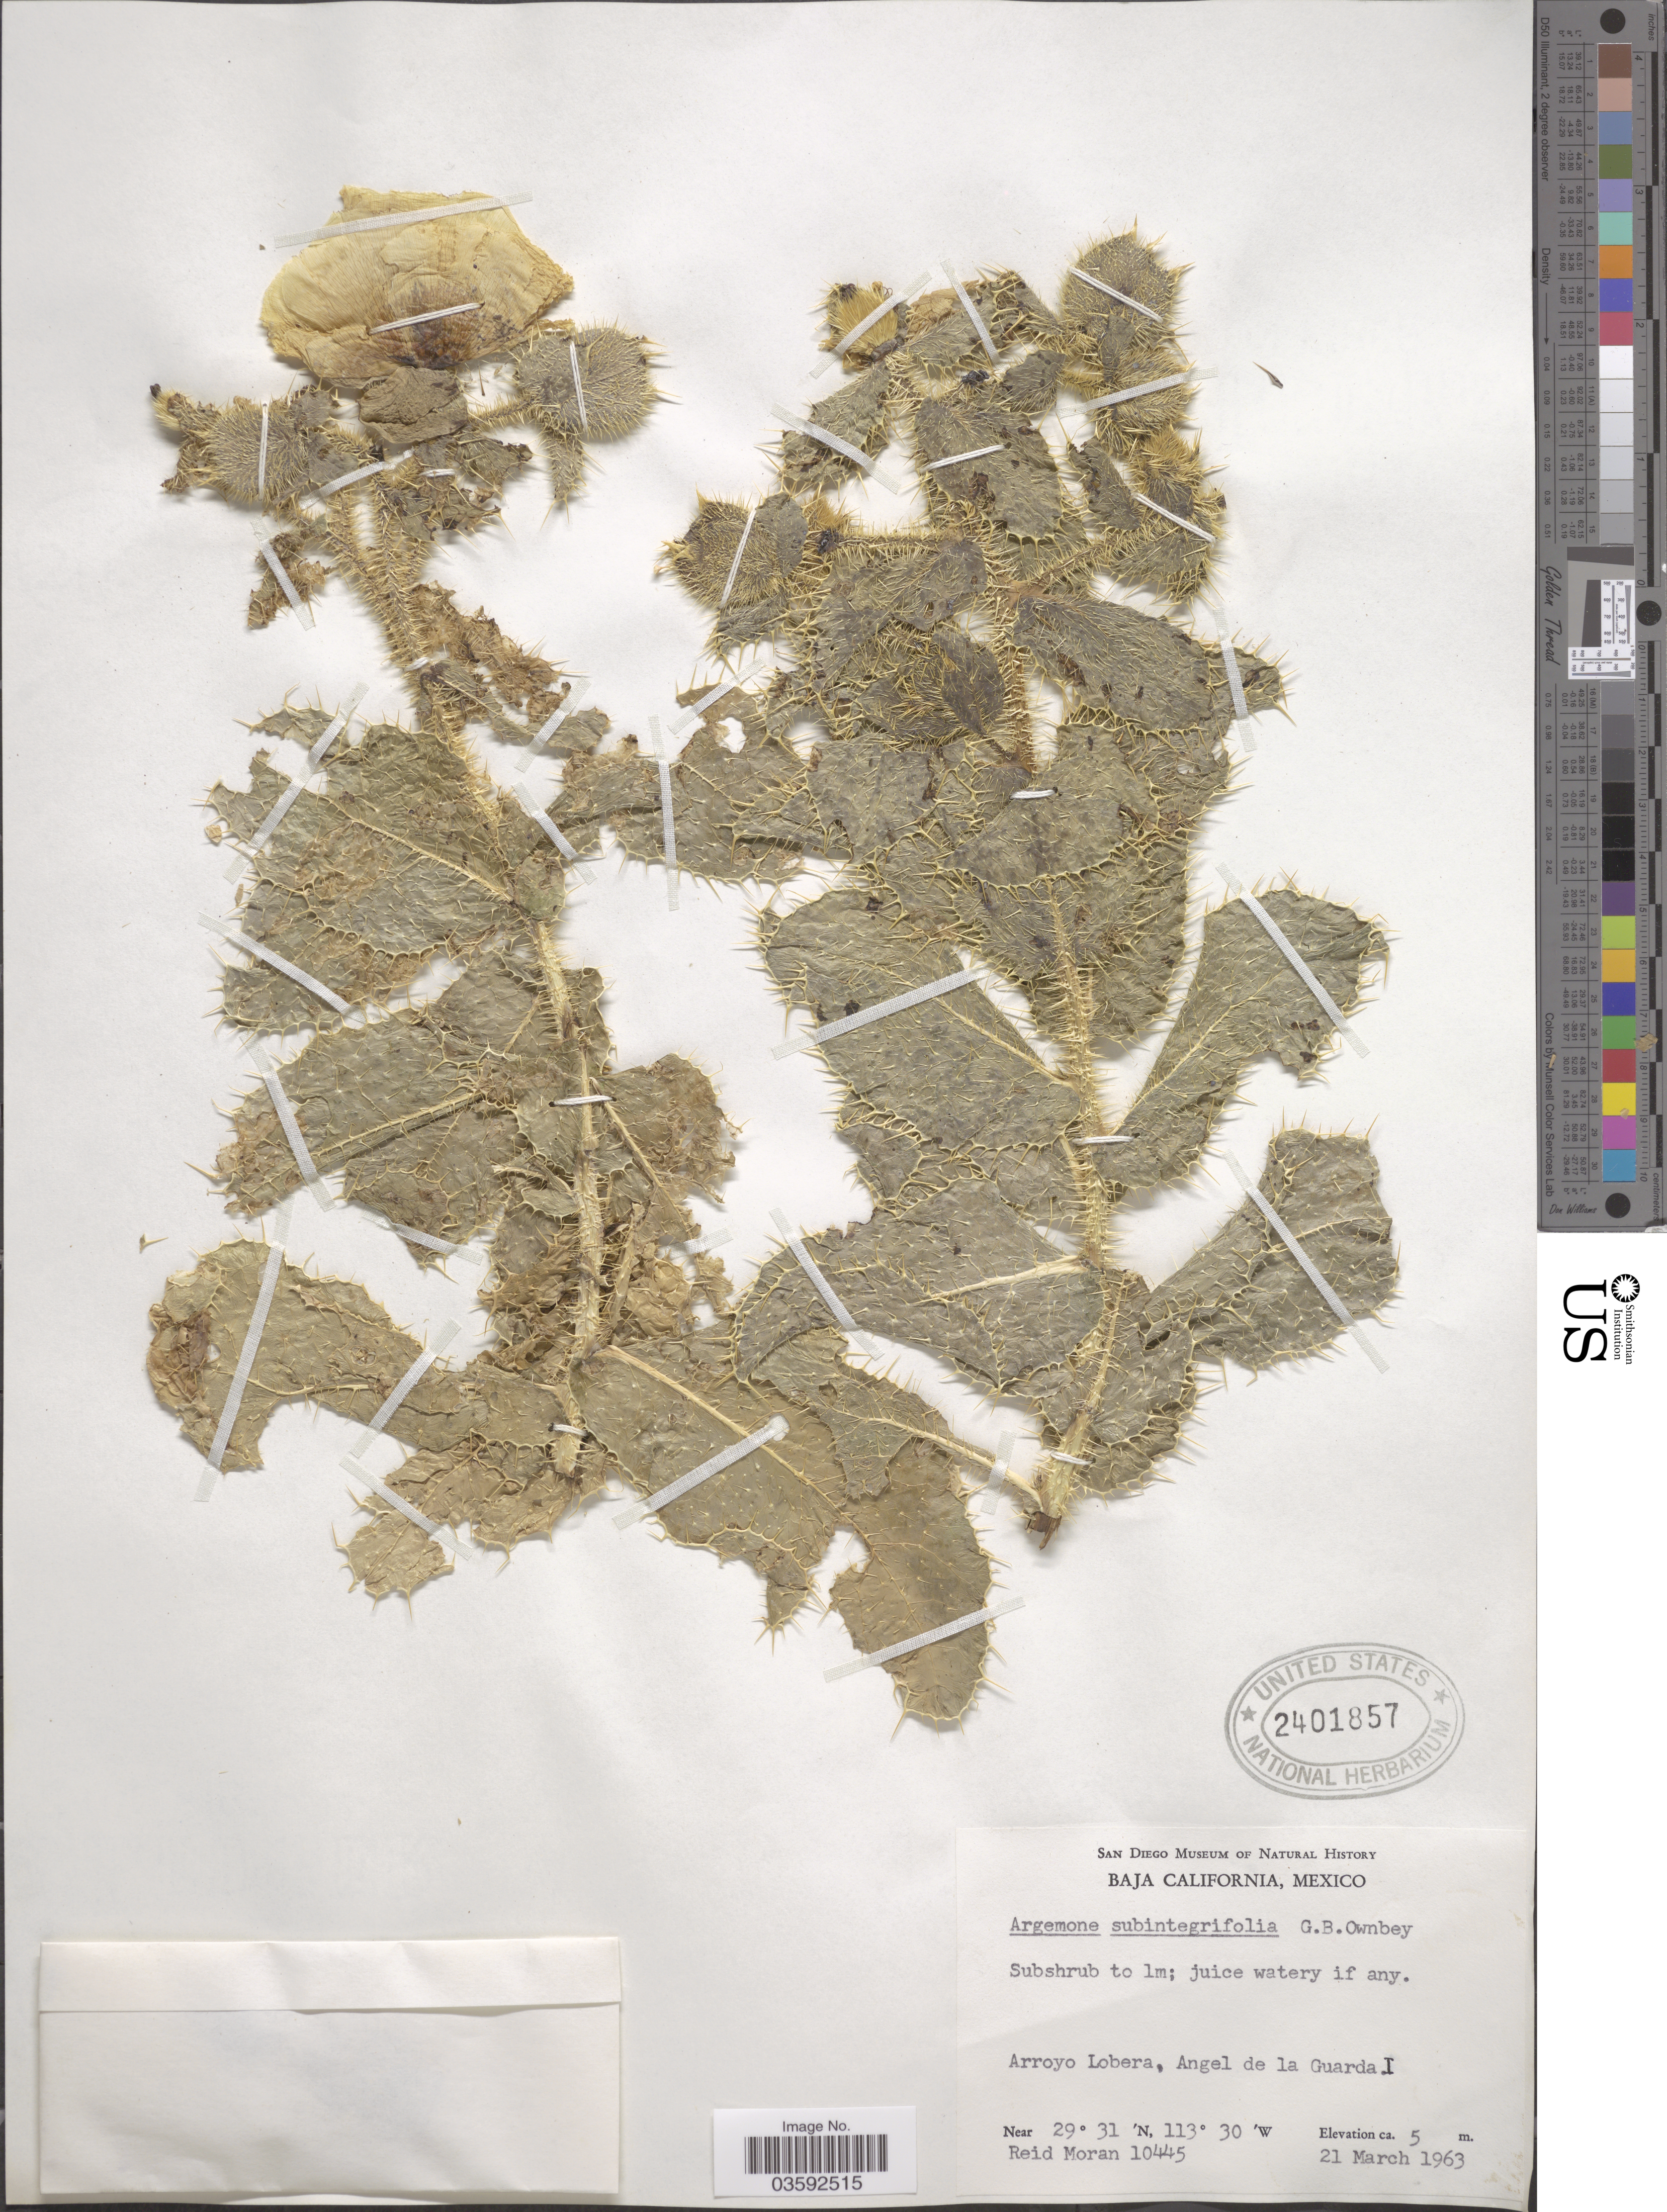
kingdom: Plantae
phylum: Tracheophyta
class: Magnoliopsida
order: Ranunculales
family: Papaveraceae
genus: Argemone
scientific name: Argemone subintegrifolia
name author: G.B. Ownbey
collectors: R. V. Moran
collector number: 10445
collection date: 1963-03-21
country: Mexico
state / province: Baja California Norte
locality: Arroyo Lobera, Angel de la Guarda I.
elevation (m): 5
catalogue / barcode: US 2401857